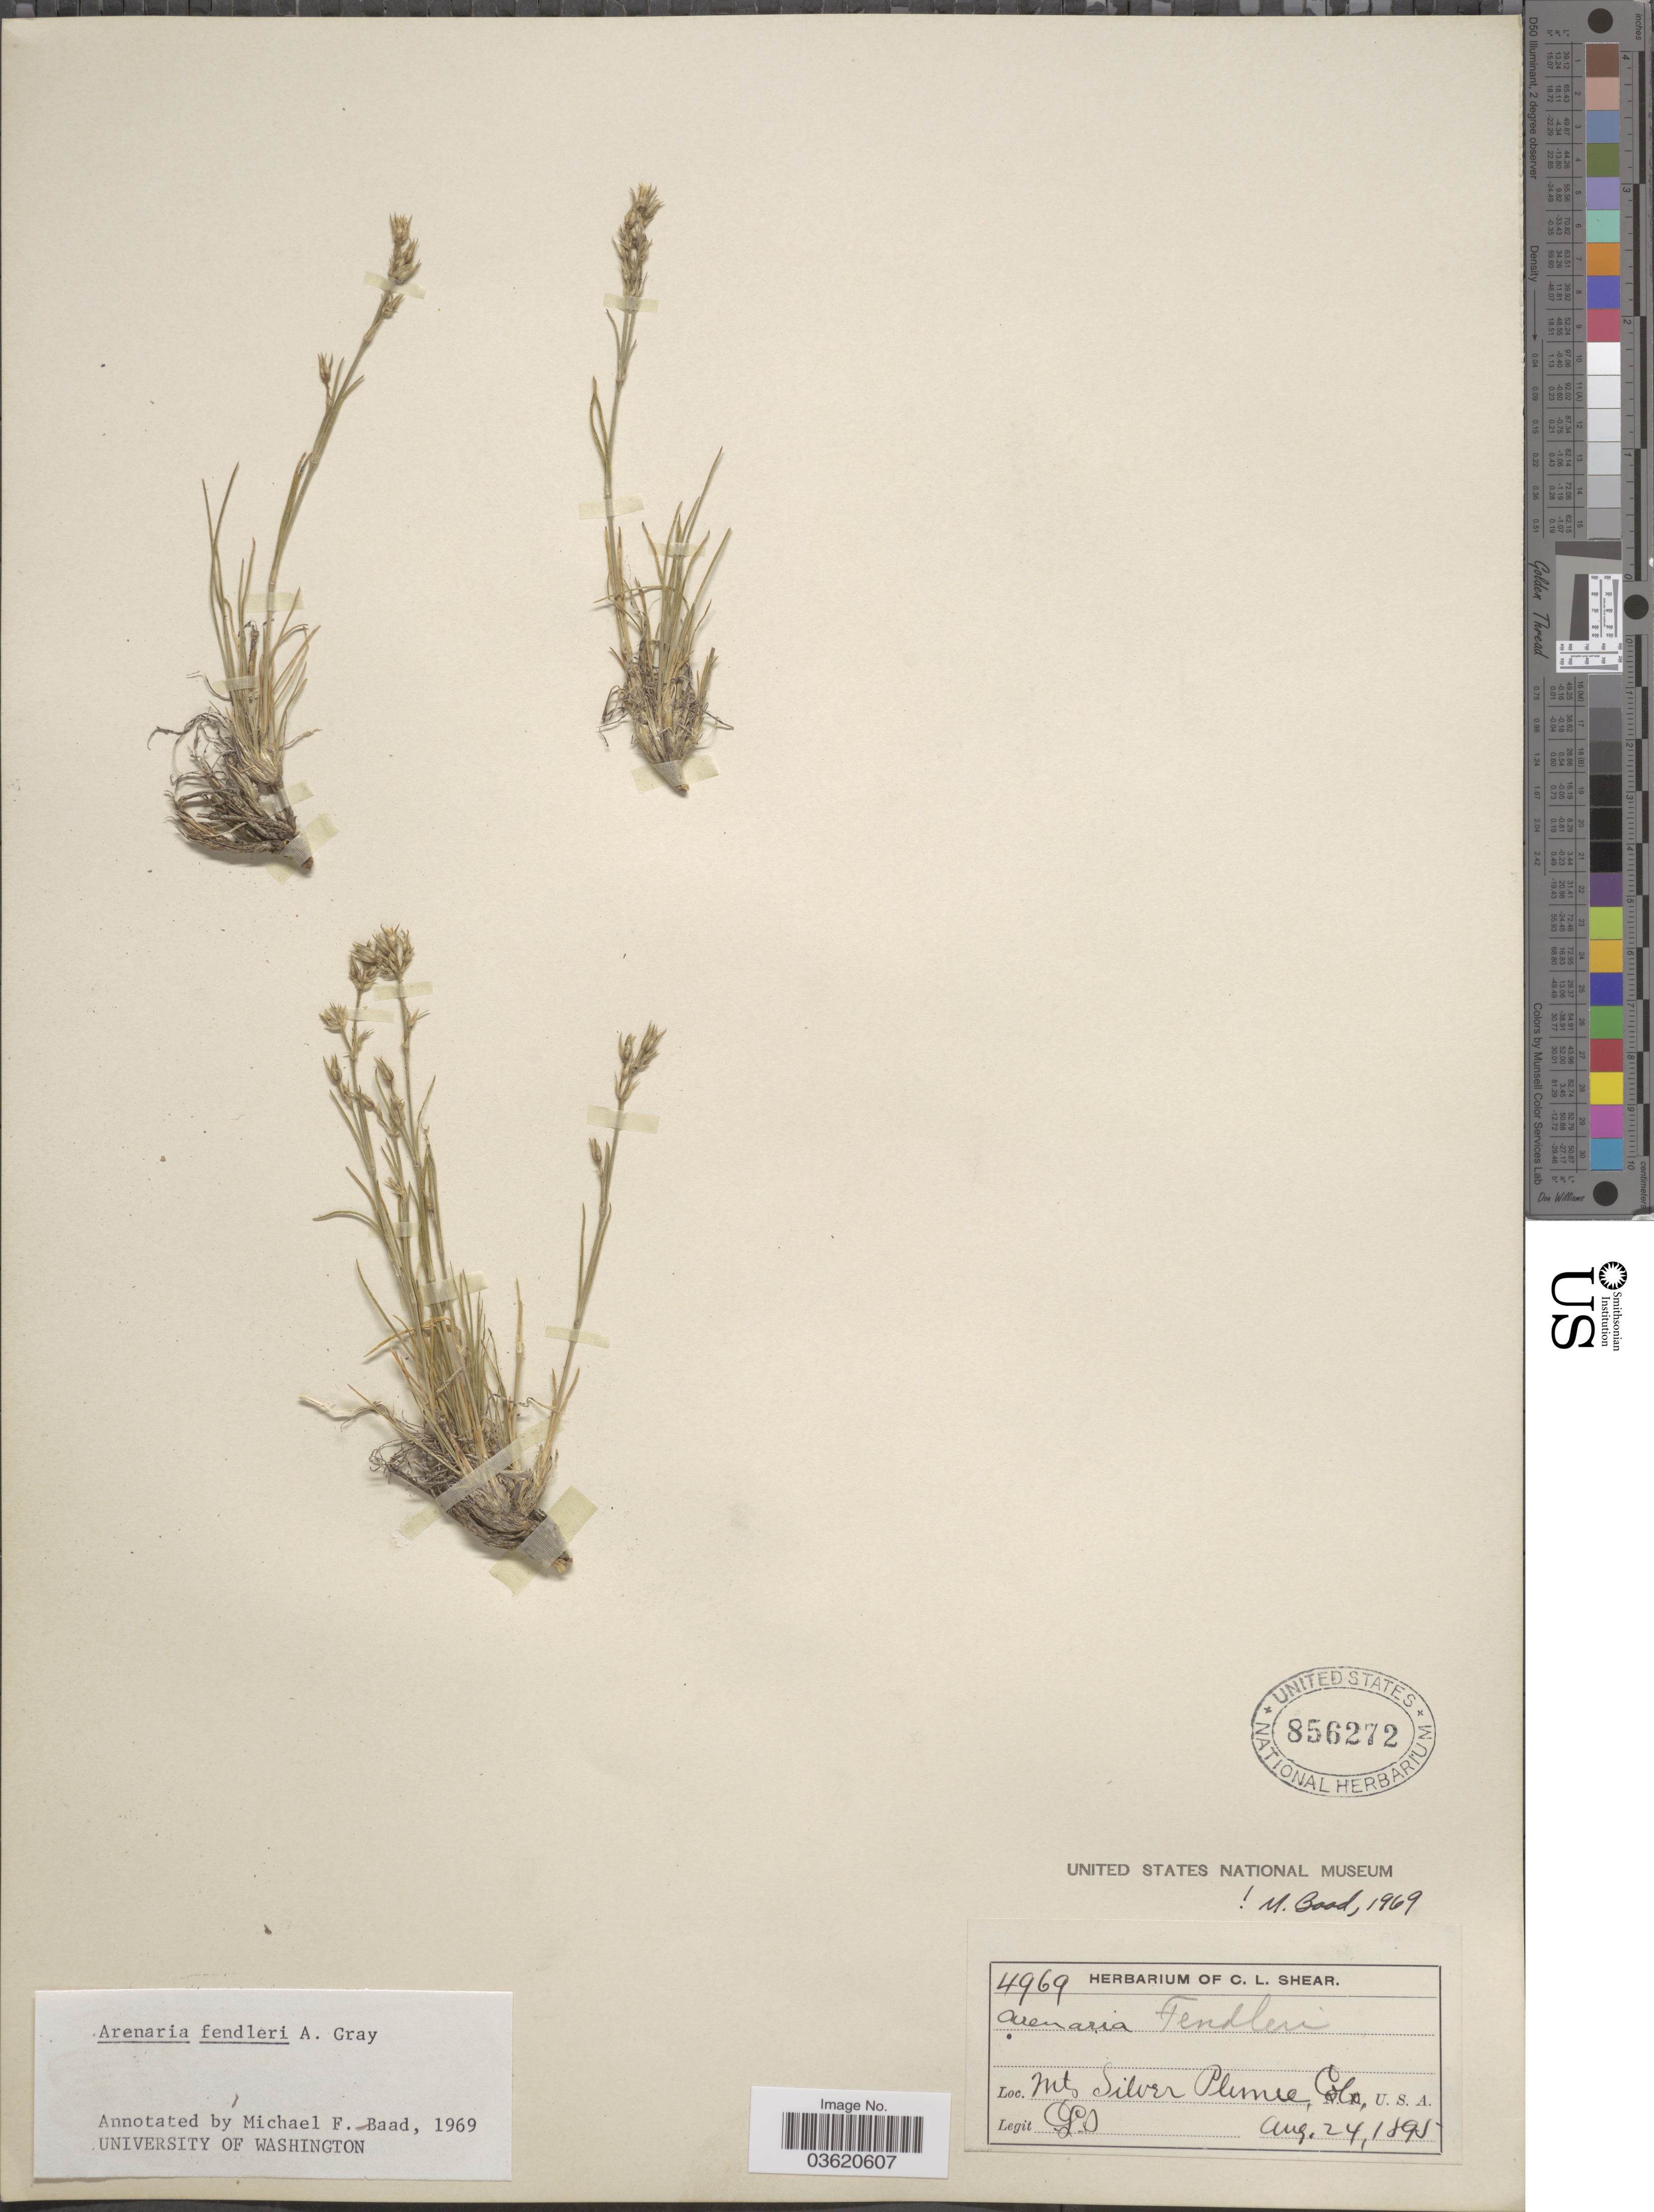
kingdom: Plantae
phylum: Tracheophyta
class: Magnoliopsida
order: Caryophyllales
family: Caryophyllaceae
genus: Eremogone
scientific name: Eremogone fendleri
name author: (A. Gray) Ikonn.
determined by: U.S. National Herbarium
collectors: C. L. Shear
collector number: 4969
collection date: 1895-08-24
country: United States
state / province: Colorado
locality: Mts Silver Plume.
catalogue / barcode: US 856272